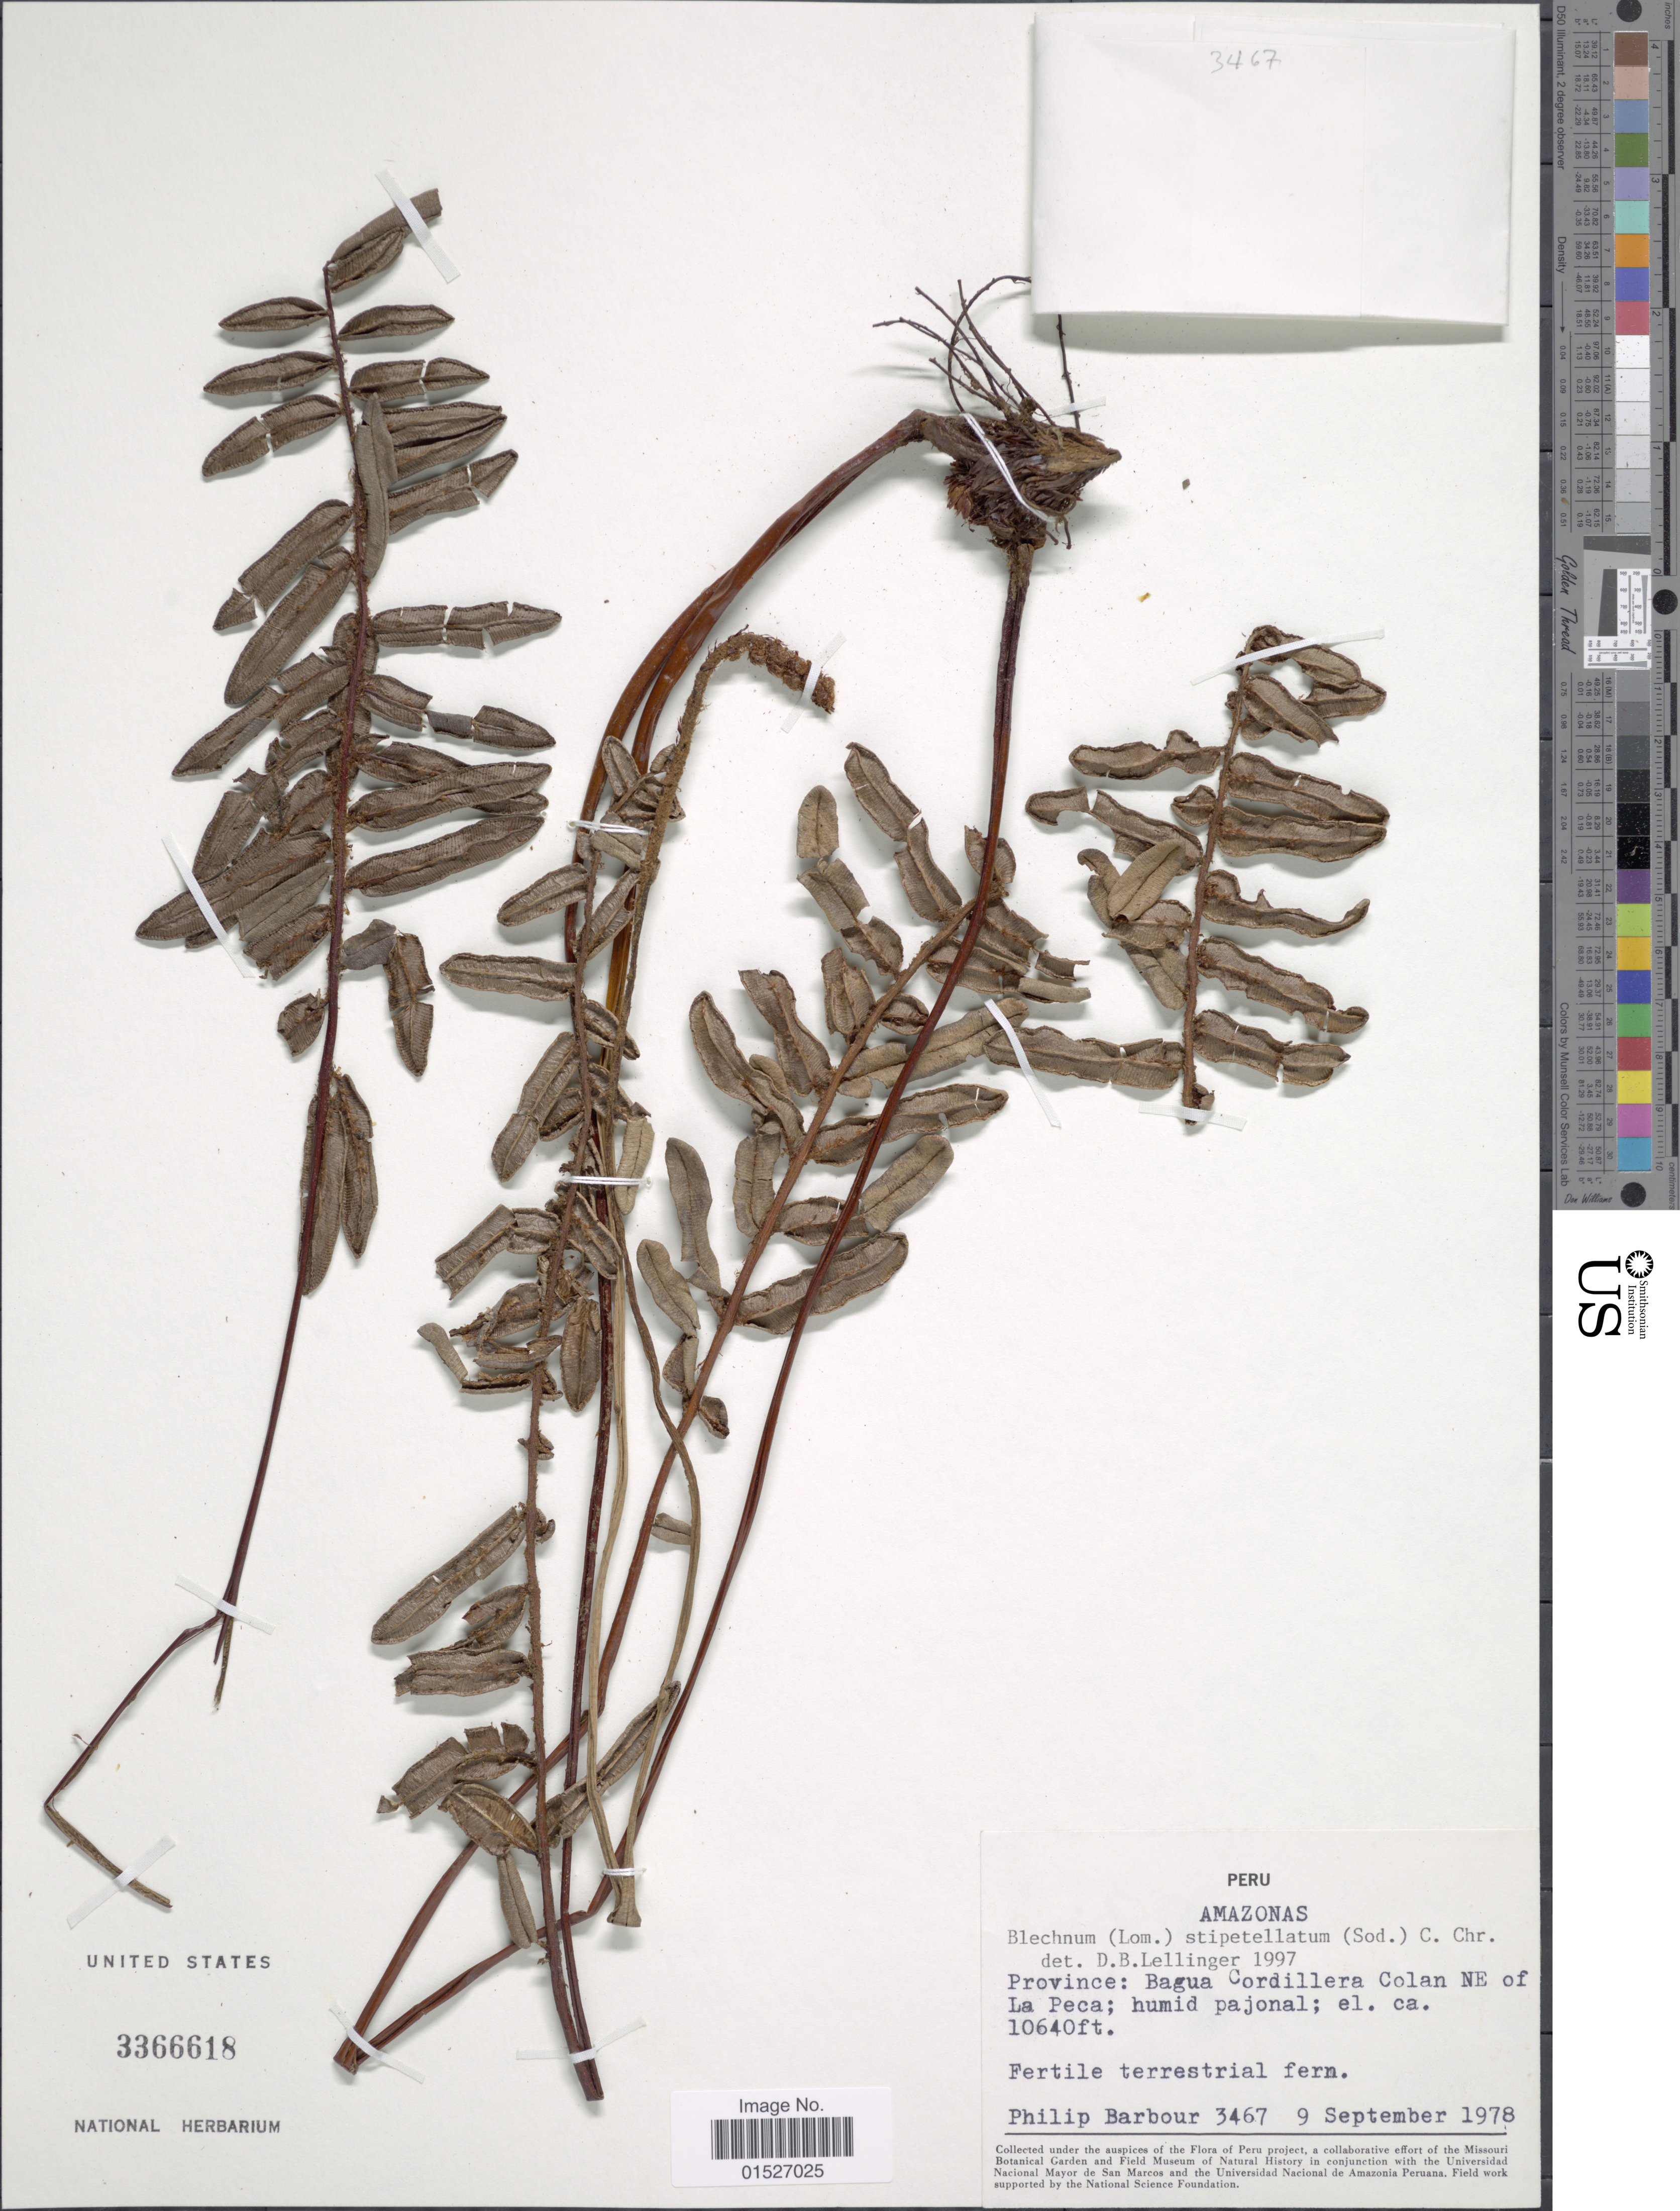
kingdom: Plantae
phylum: Tracheophyta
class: Polypodiopsida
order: Polypodiales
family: Blechnaceae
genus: Blechnum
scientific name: Blechnum stipitellatum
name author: (Sodiro) C. Chr.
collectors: P. Barbour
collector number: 3467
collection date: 1978-09-09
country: Peru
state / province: Amazonas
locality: Province: Bagua Cordillera Colan NE of La Peca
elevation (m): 3243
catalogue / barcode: US 3366618